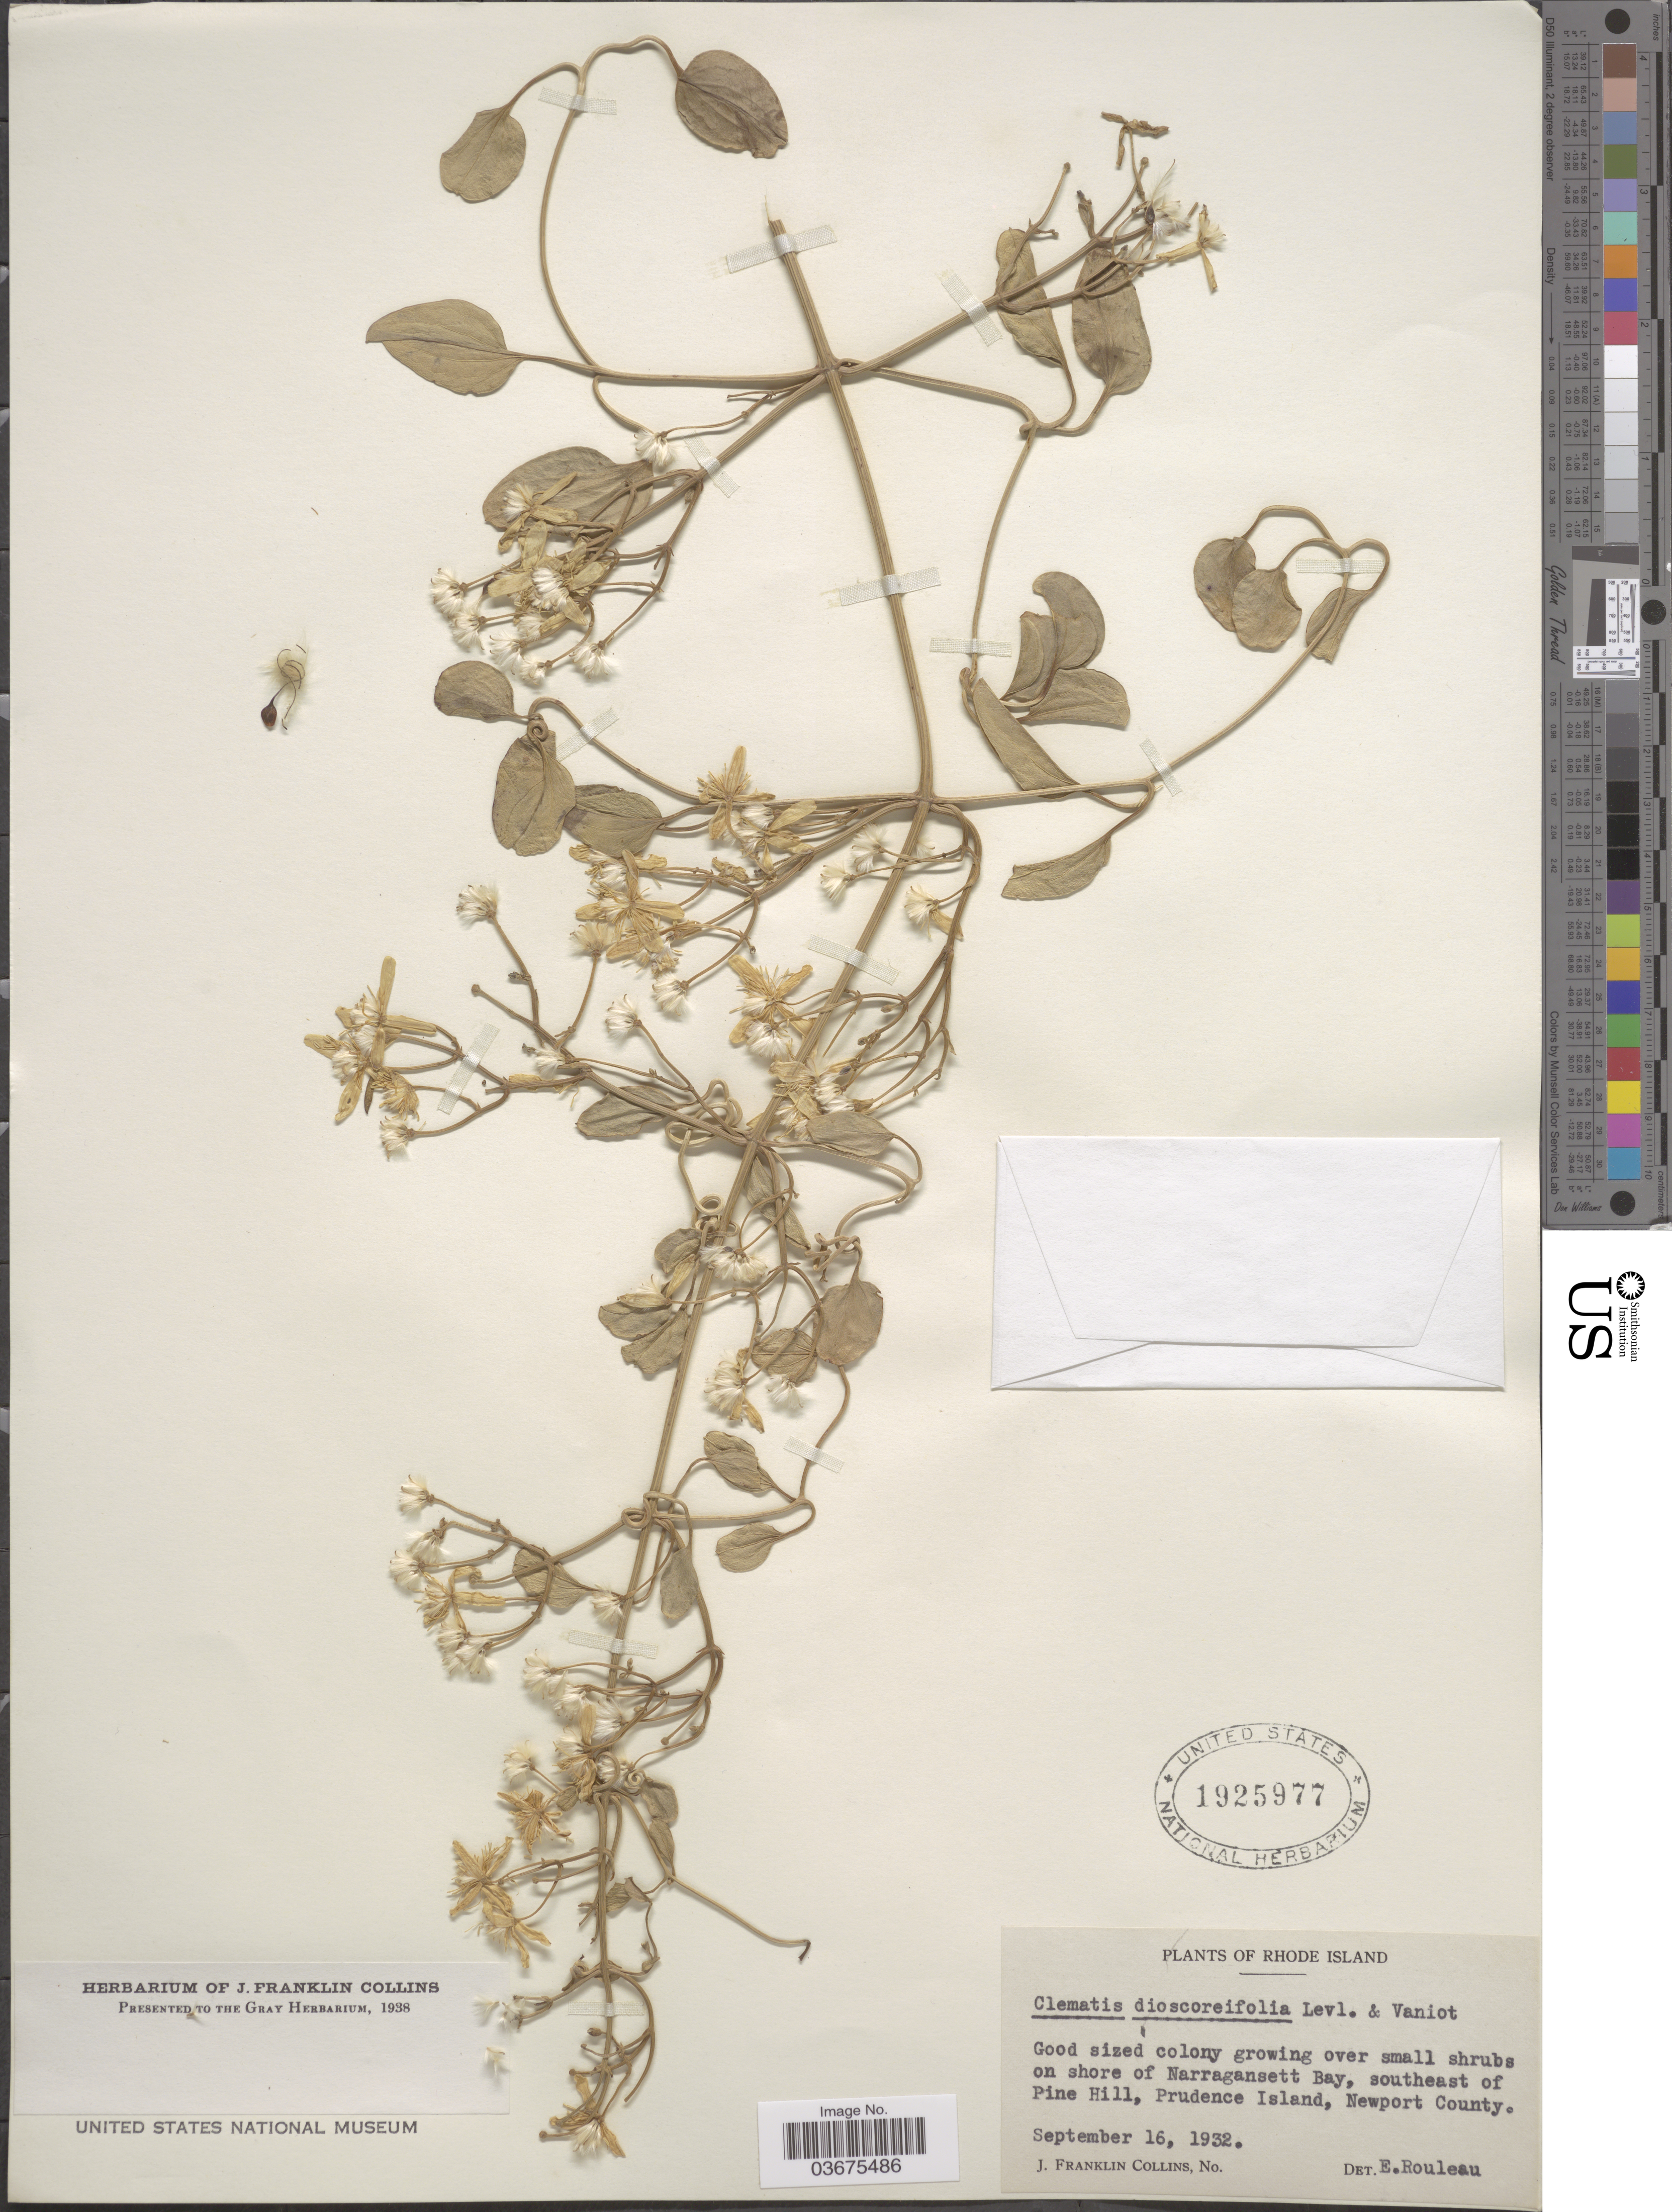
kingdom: Plantae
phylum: Tracheophyta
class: Magnoliopsida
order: Ranunculales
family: Ranunculaceae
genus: Clematis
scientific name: Clematis terniflora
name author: DC.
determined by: Strong, M. T., (US), Smithsonian Institution - National Museum of Natural History (UNITED STATES)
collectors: J. Collins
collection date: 1932-09-16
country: United States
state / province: Rhode Island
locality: Shore of Narragansett Bay, southeast of Pine Hill, Prudence Island, Newport County.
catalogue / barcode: US 1925977